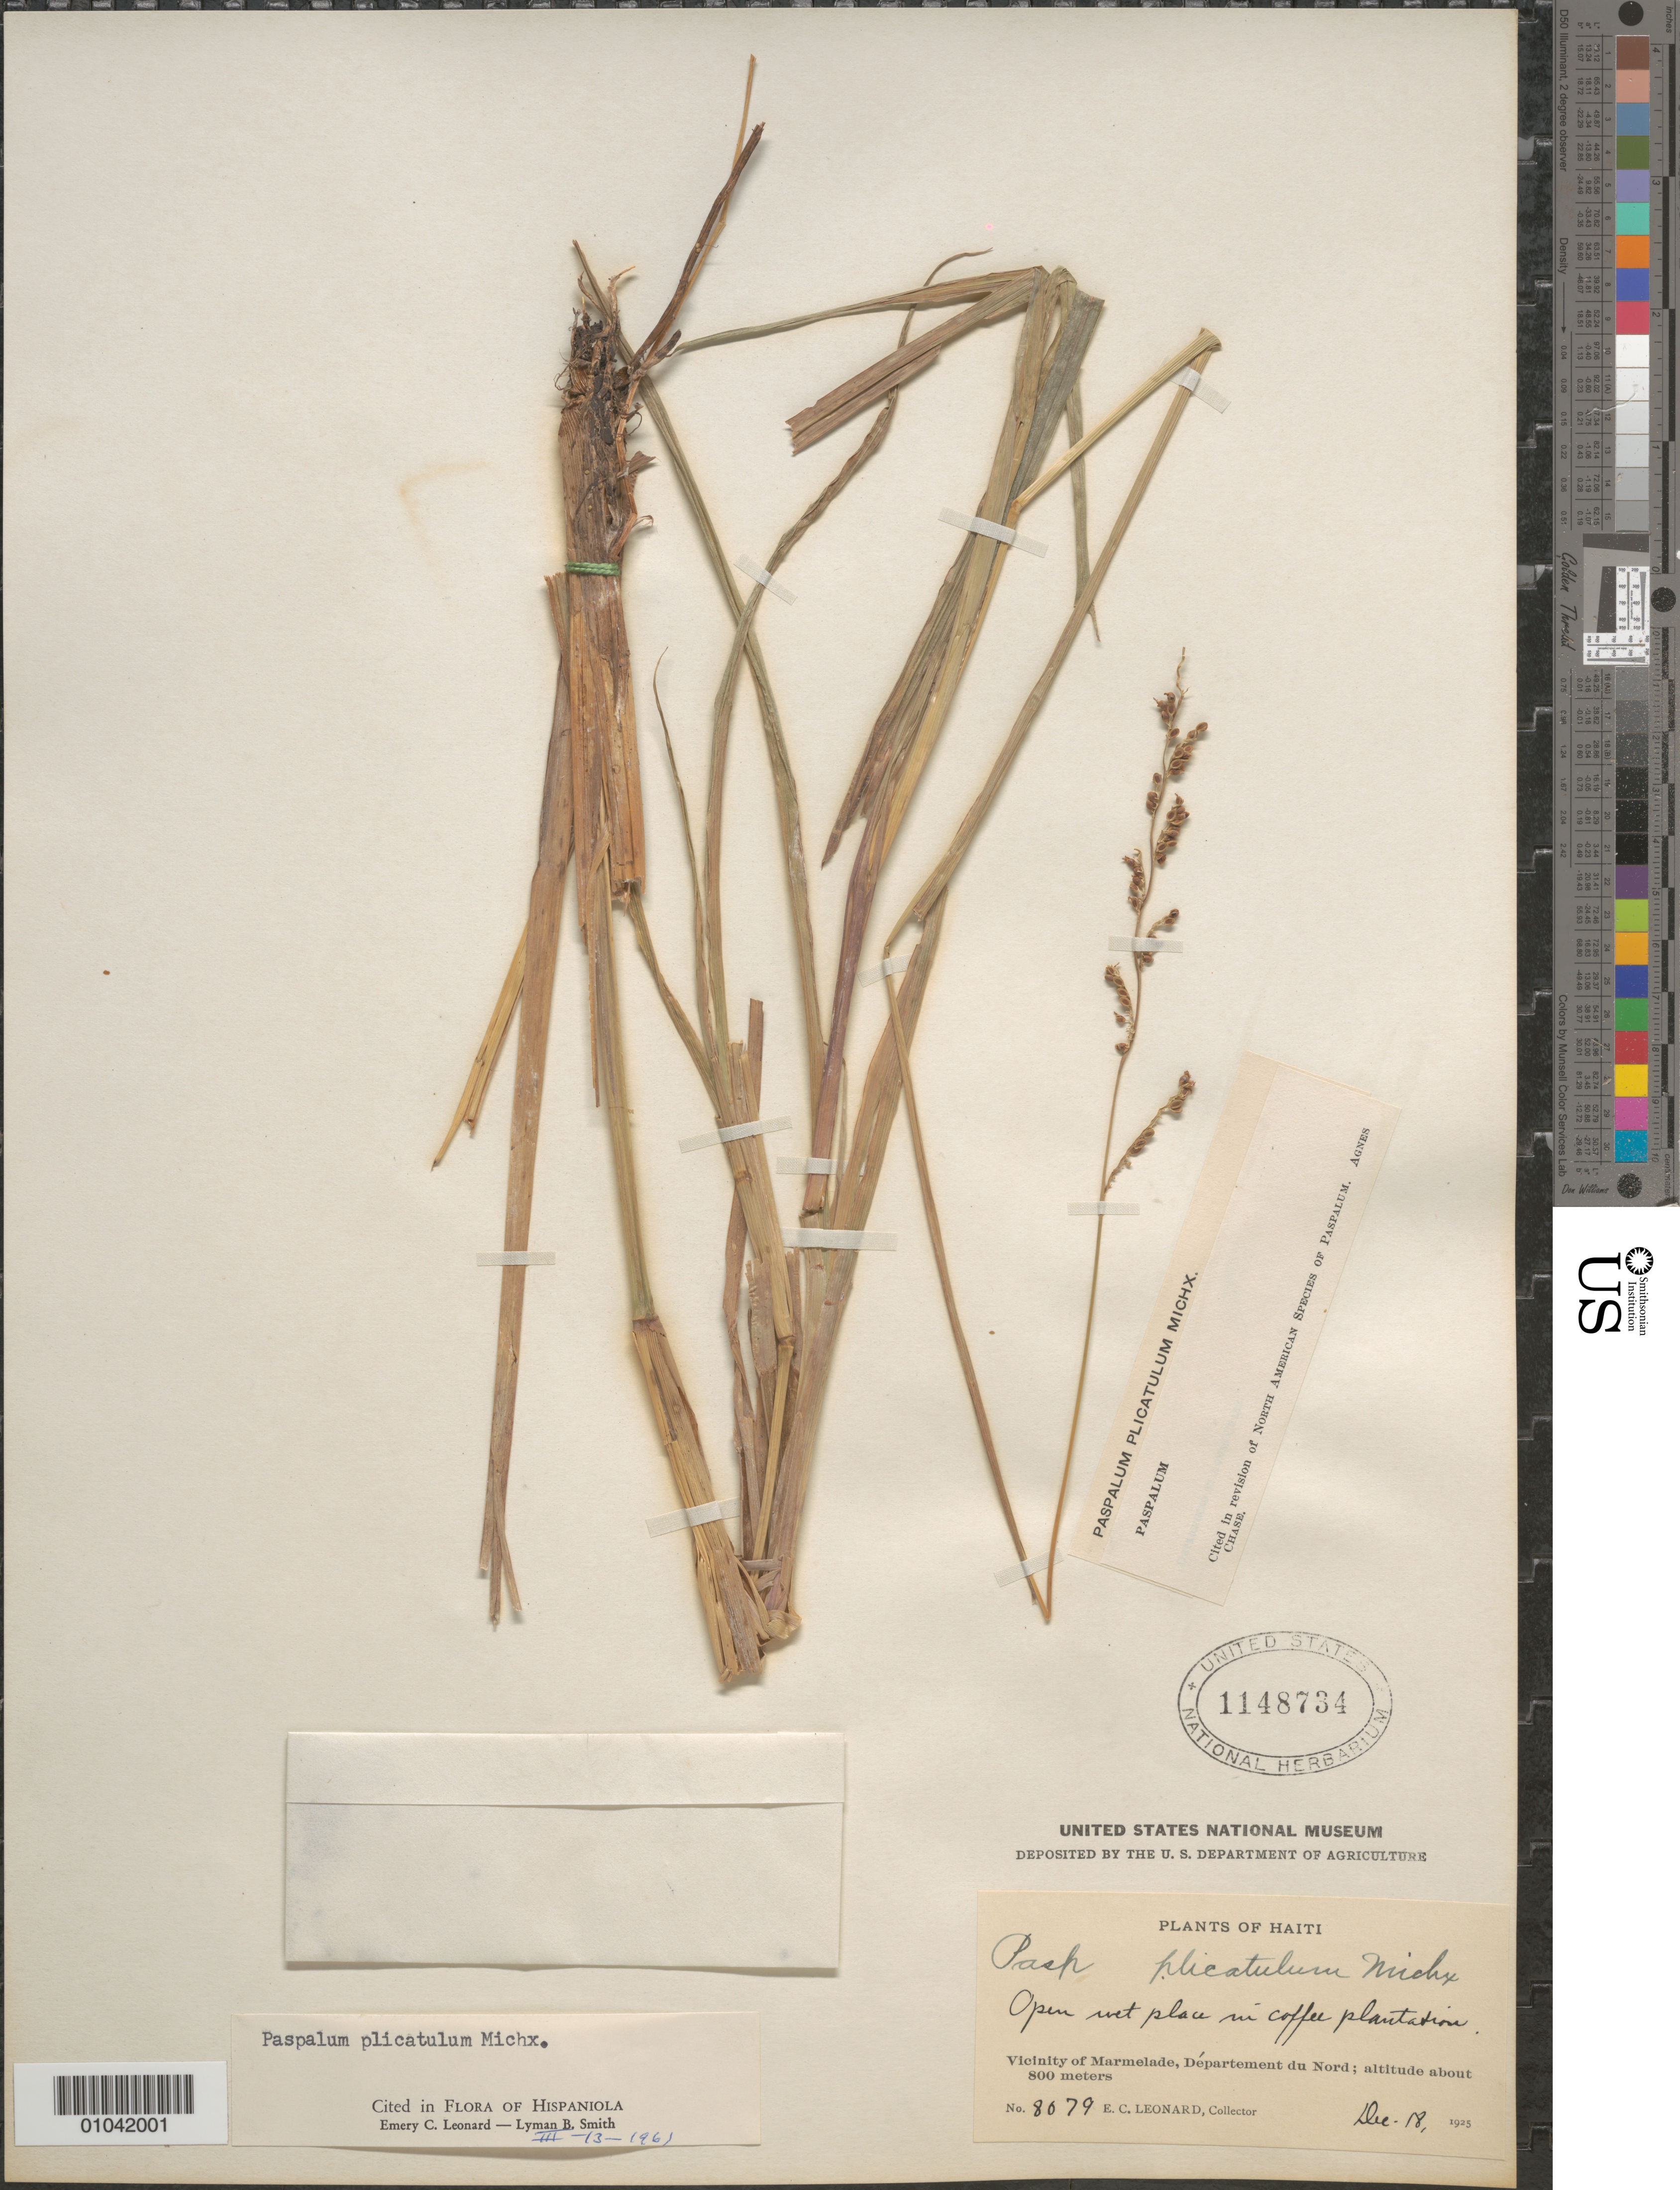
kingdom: Plantae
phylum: Tracheophyta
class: Liliopsida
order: Poales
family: Poaceae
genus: Paspalum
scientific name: Paspalum plicatulum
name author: Michx.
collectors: E. C. Leonard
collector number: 8079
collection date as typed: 18 Dec 1925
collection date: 1925-12-18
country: Haiti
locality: Vicinity of Marmelade, Departement du Nord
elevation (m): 800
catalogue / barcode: US 1148734